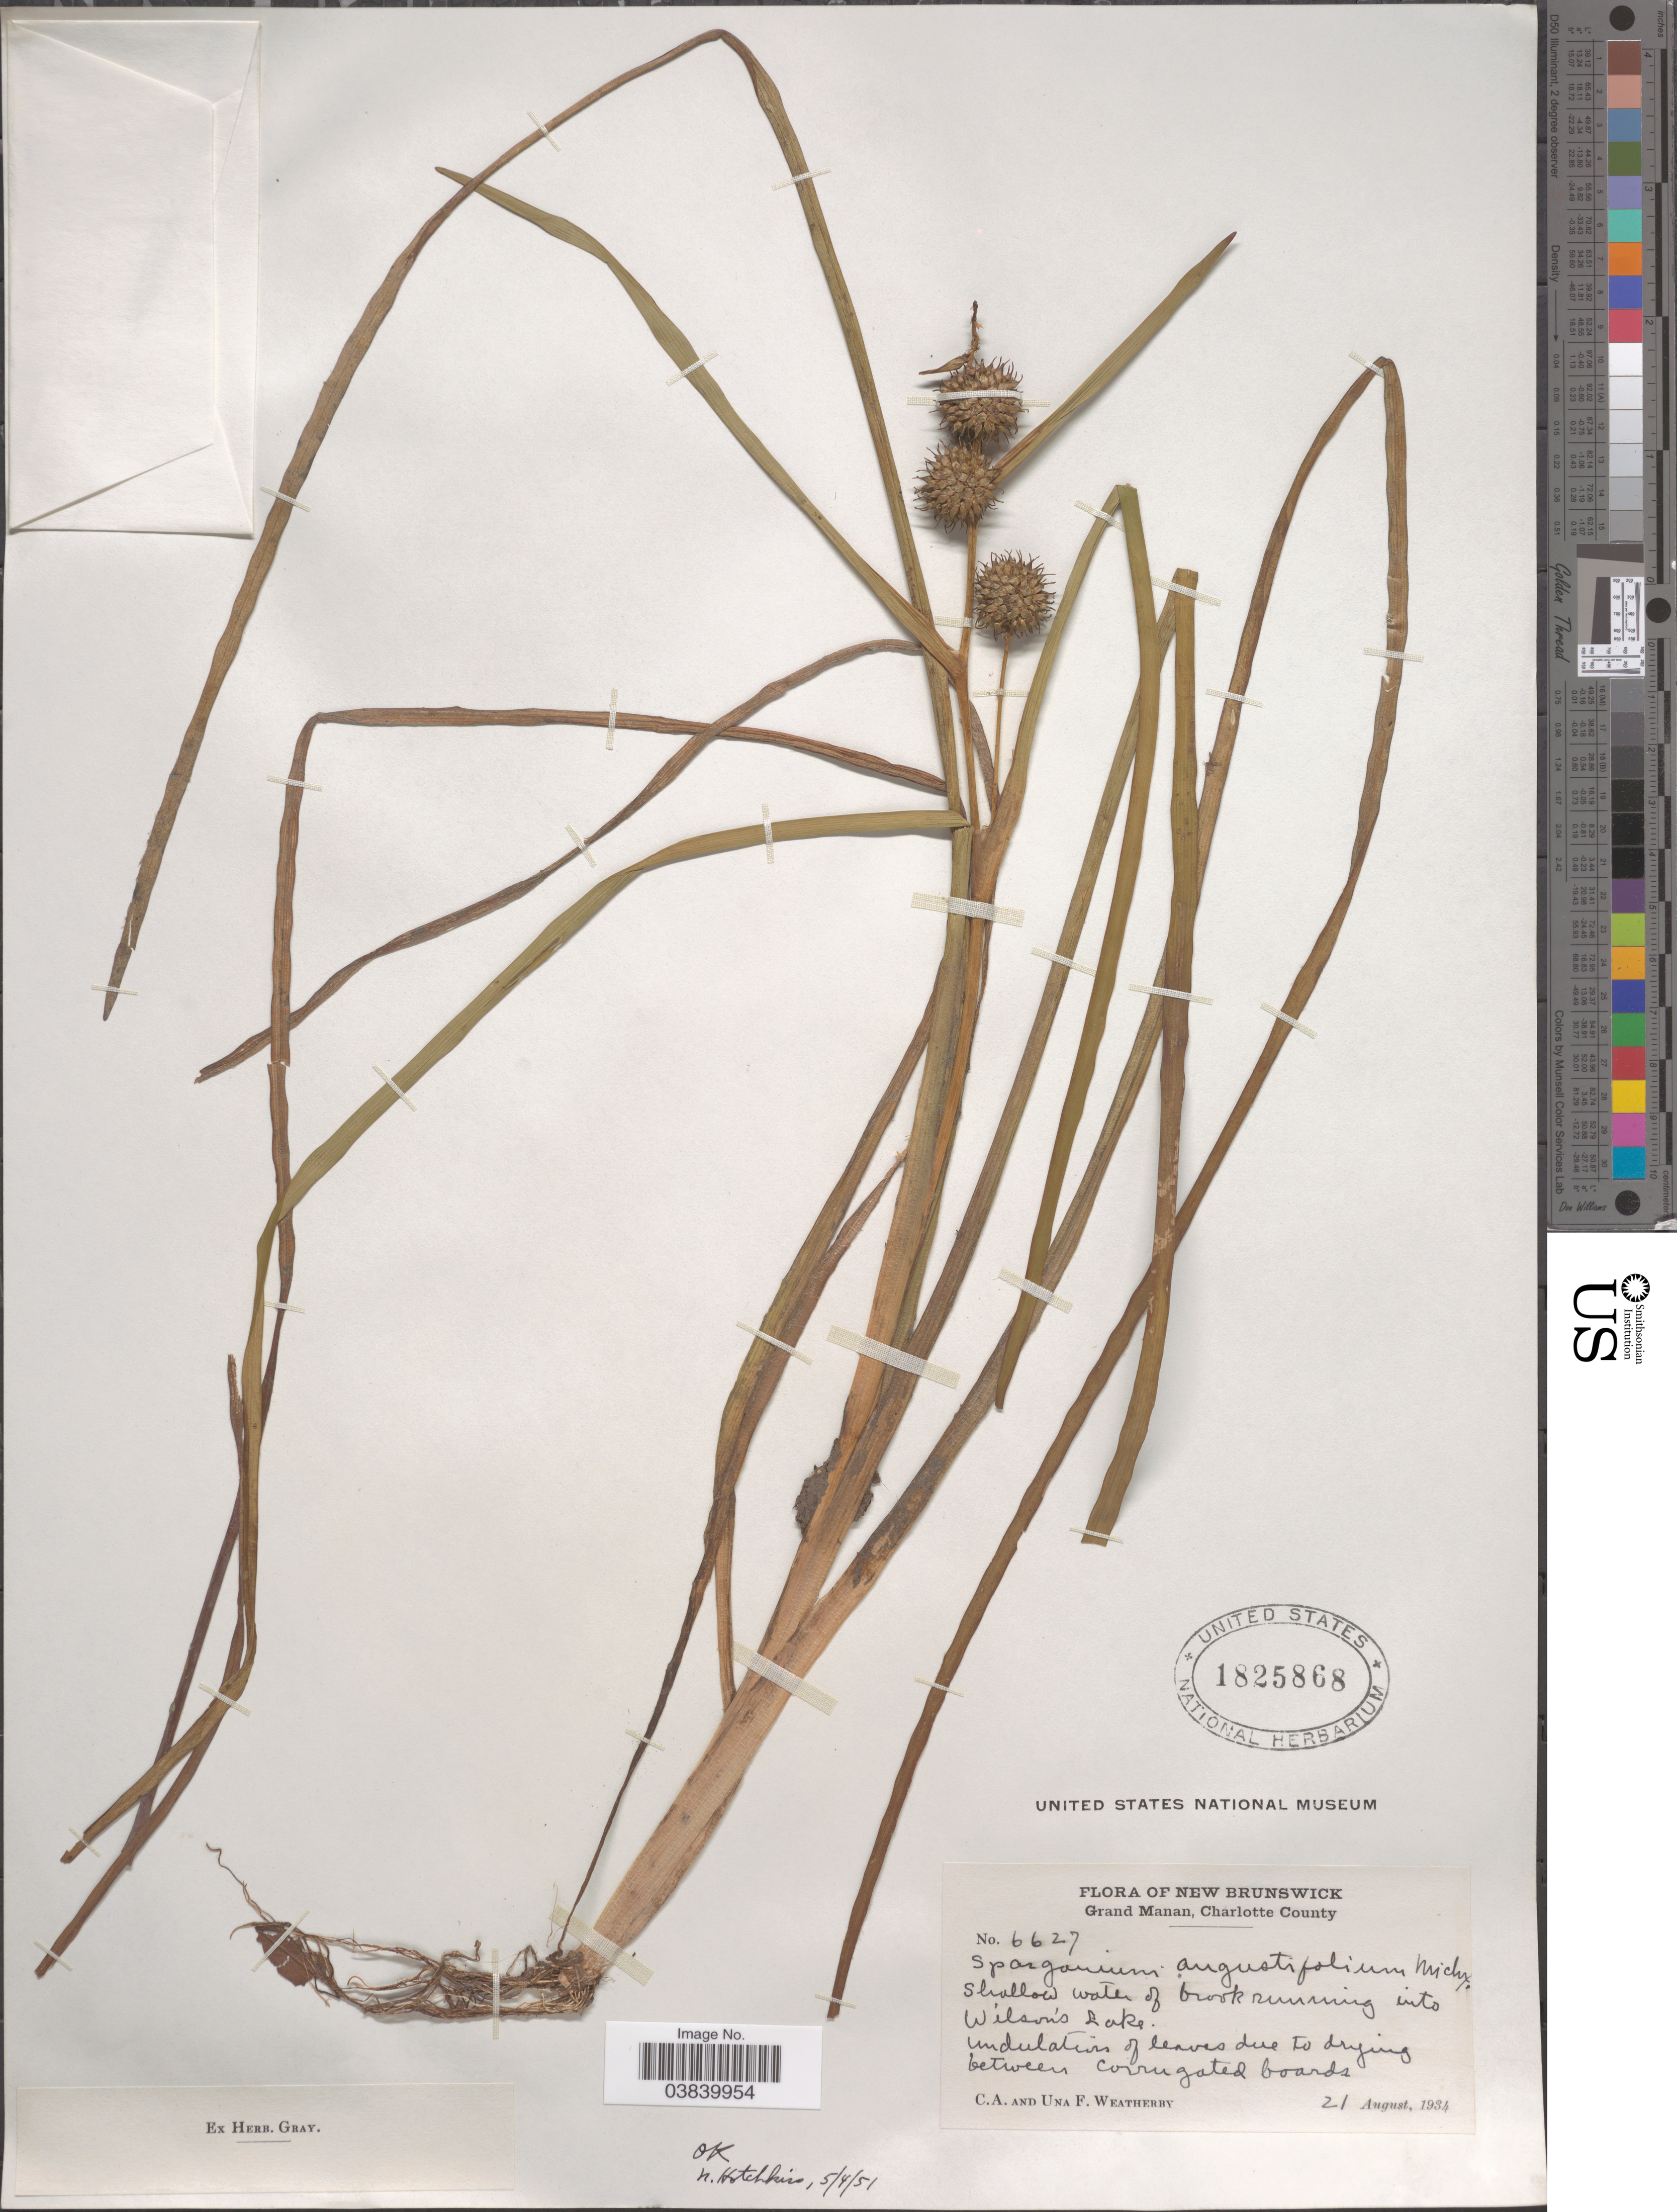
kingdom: Plantae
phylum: Tracheophyta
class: Liliopsida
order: Poales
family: Typhaceae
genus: Sparganium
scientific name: Sparganium angustifolium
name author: Michx.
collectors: C. A. Weatherby & U. Weatherby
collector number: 6627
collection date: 1934-08-21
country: Canada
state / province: New Brunswick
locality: Grand Manan, Charlotte County. Shallow water of brook running into Wilson's Lake.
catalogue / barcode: US 1825868